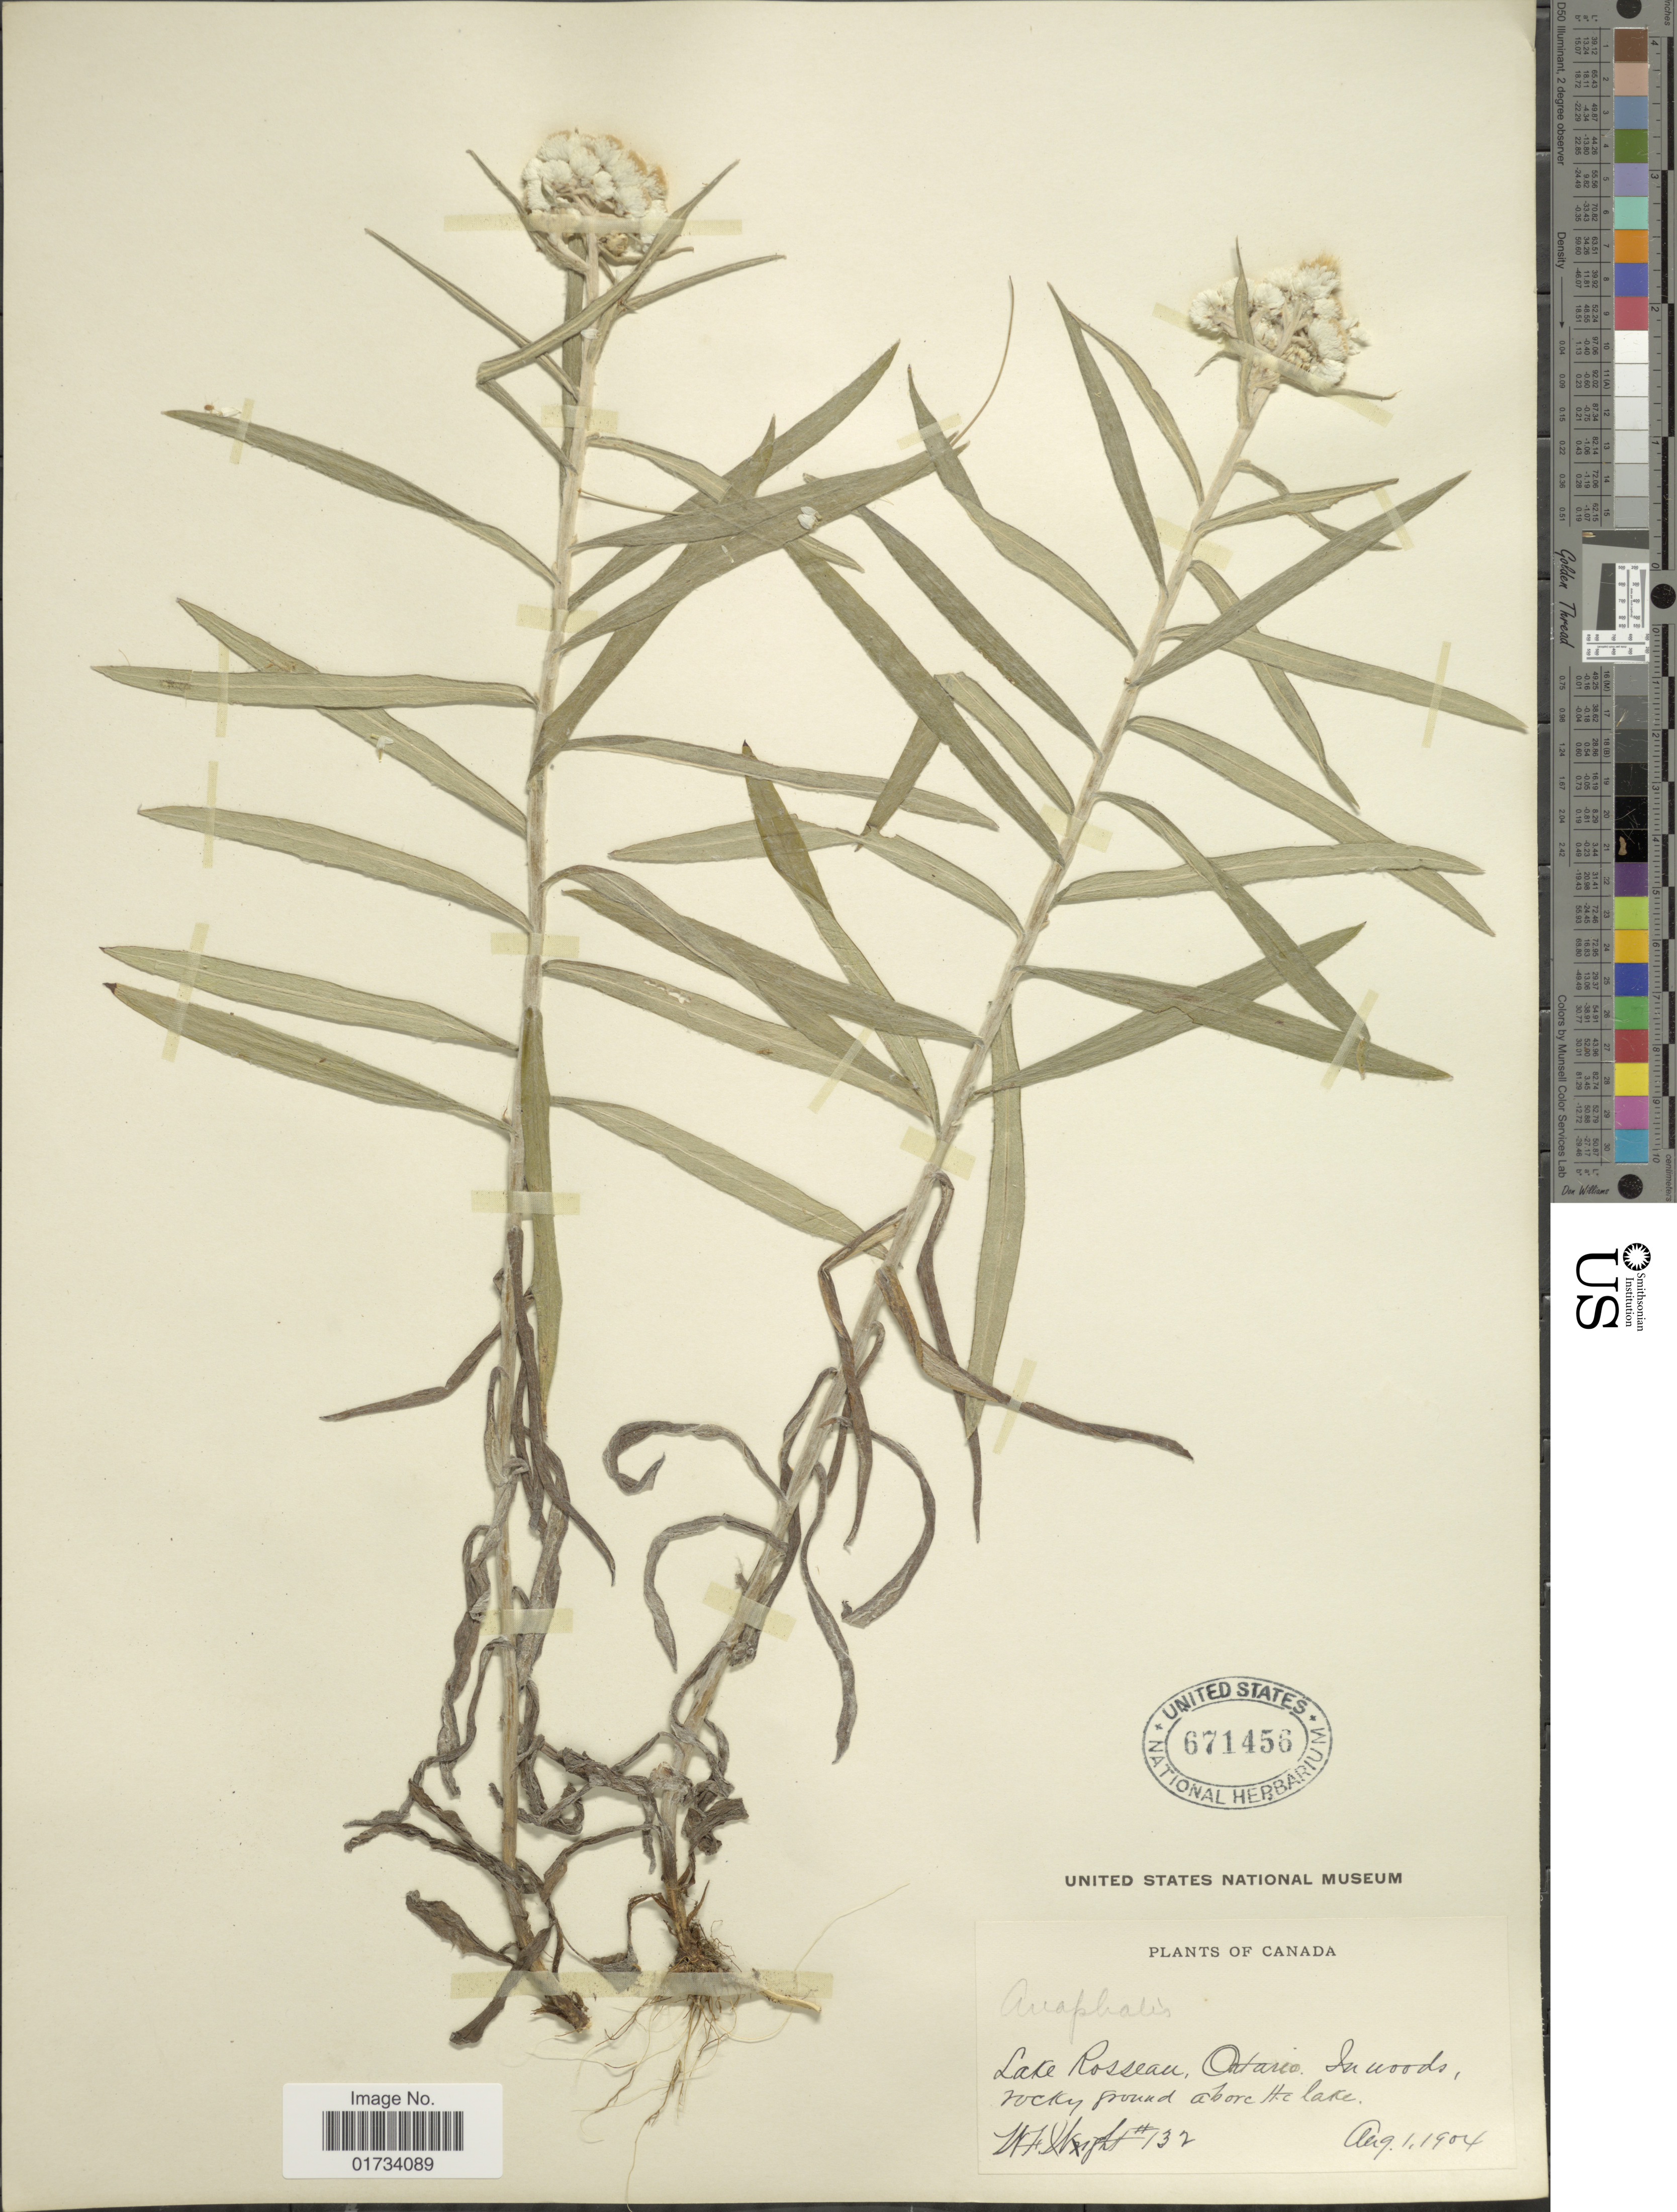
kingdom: Plantae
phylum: Tracheophyta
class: Magnoliopsida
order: Asterales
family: Asteraceae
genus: Anaphalis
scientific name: Anaphalis margaritacea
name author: (L.) Benth. & Hook. f.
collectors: W. F. Wright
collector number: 132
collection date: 1904-08-01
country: Canada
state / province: Ontario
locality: Lake Rosseau, in woods, rocky ground above the lake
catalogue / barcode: US 671456